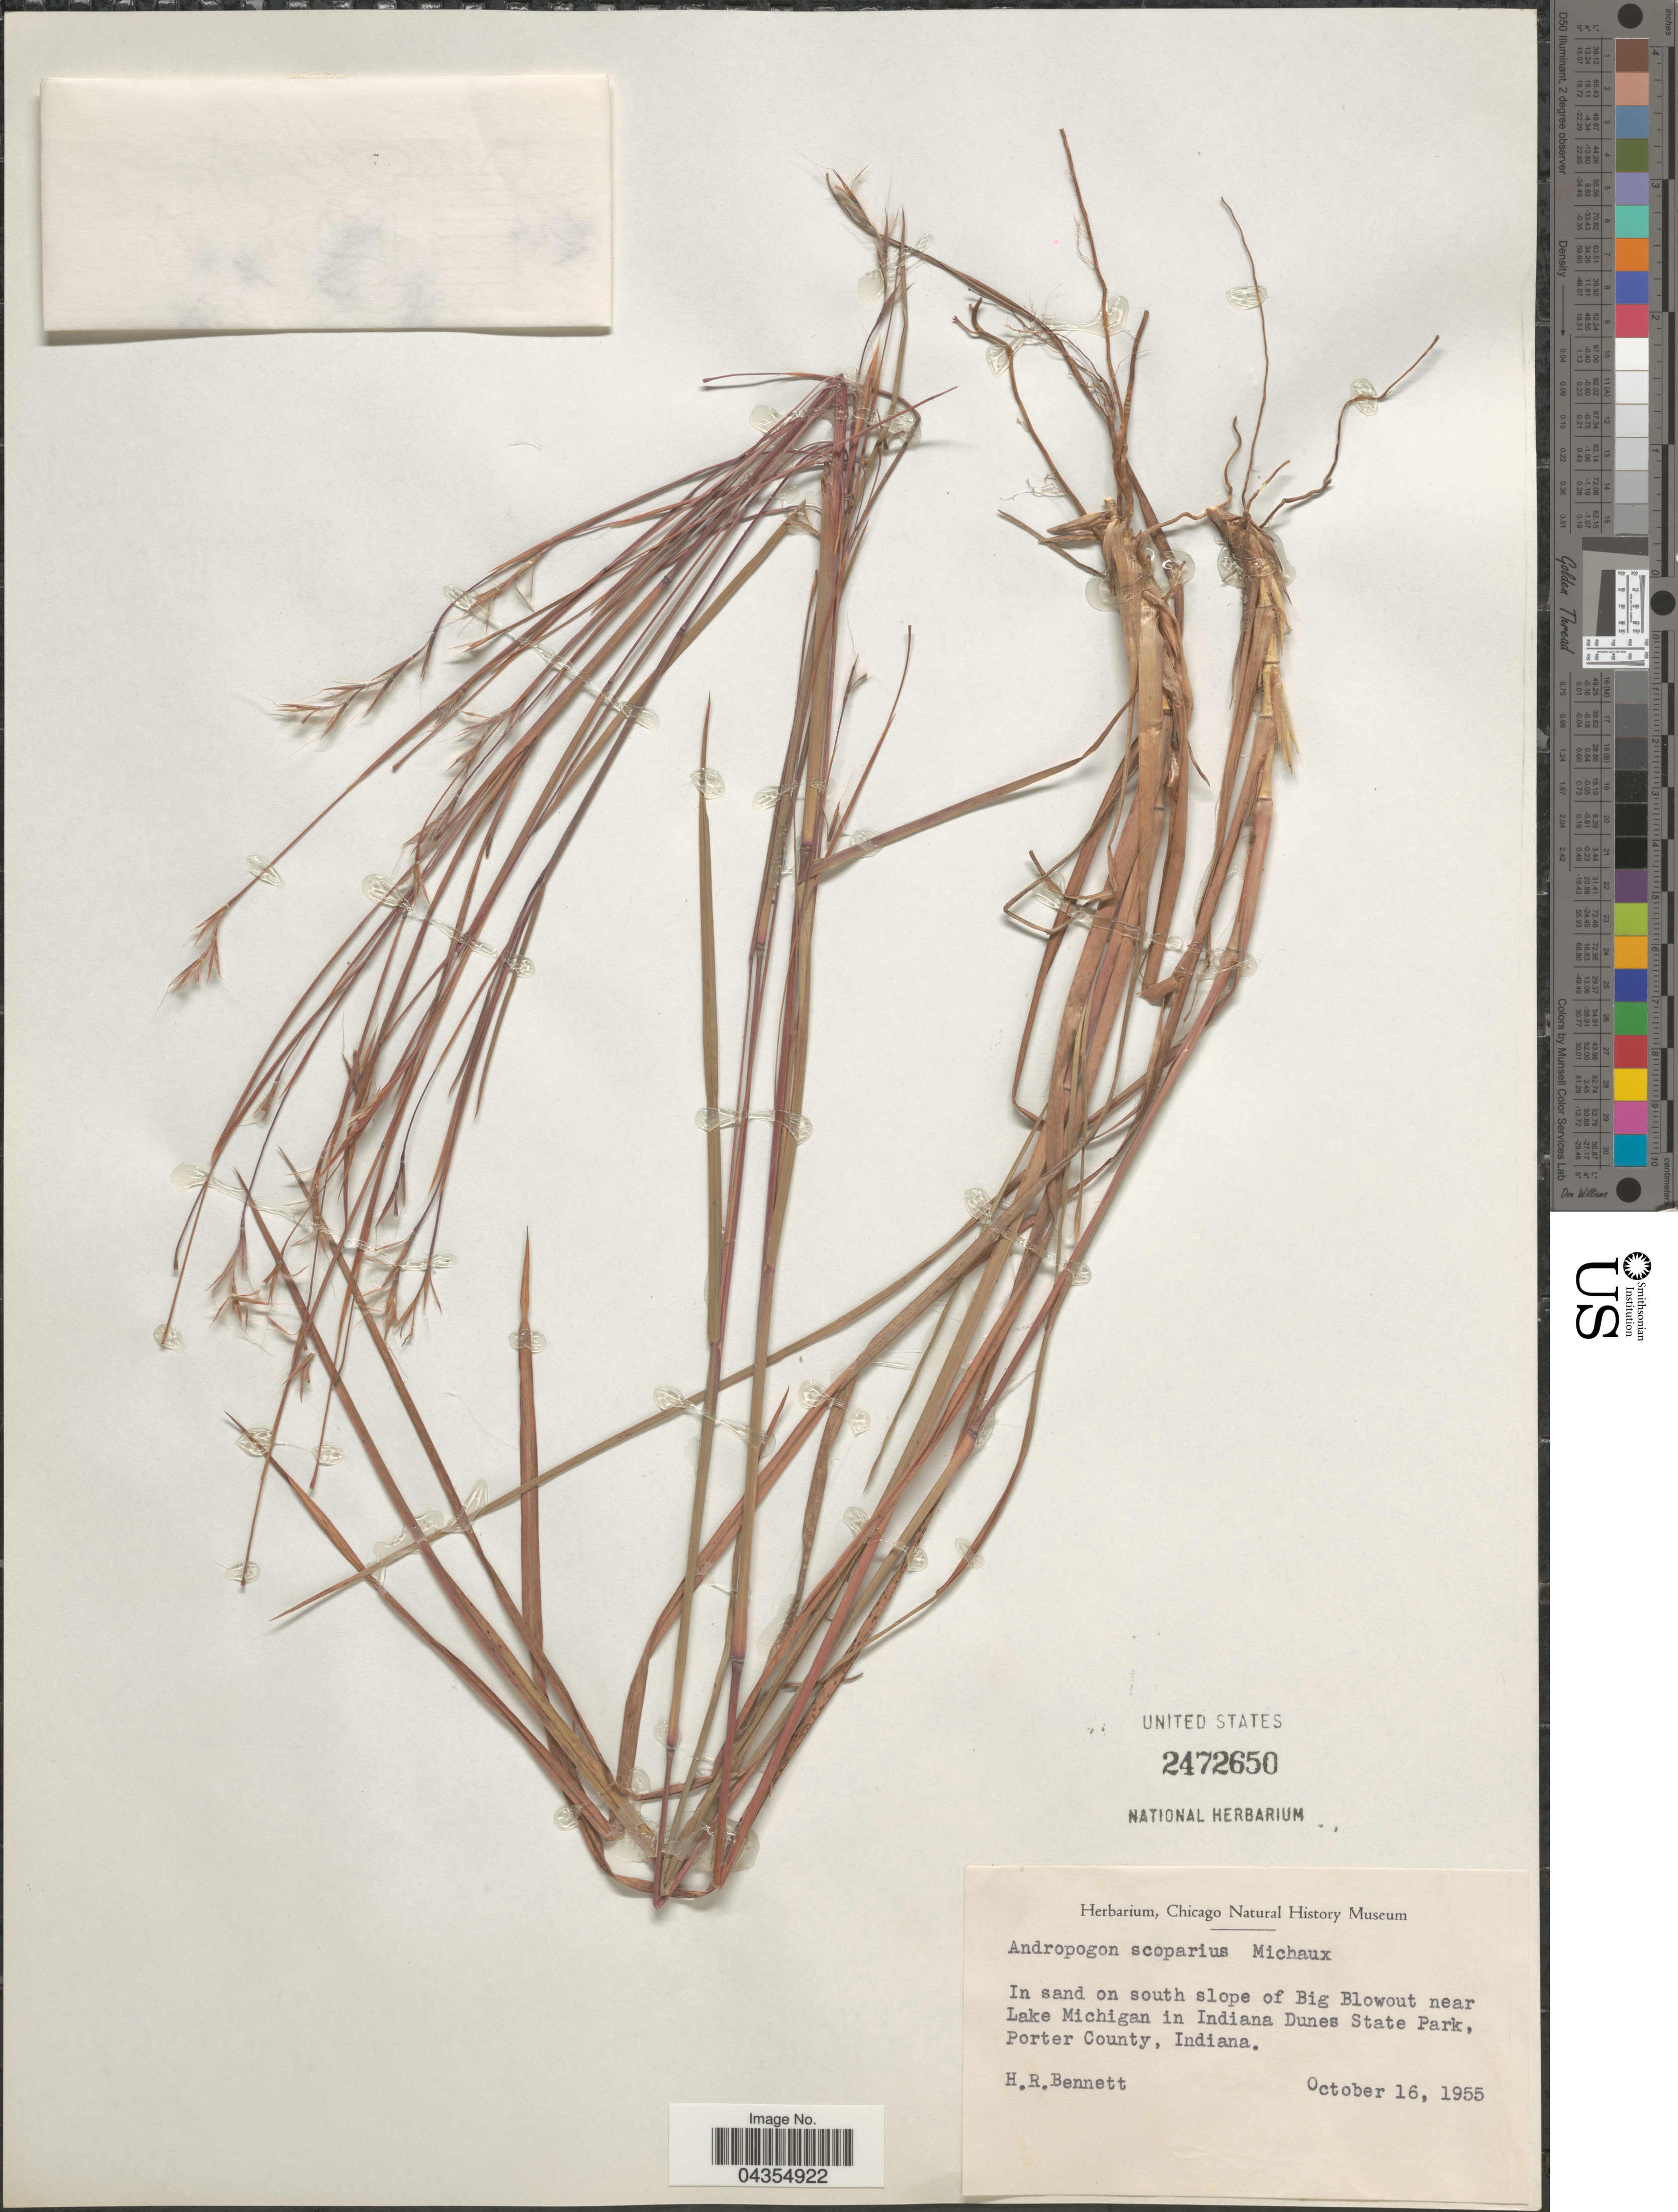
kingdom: Plantae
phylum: Tracheophyta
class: Liliopsida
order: Poales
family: Poaceae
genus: Schizachyrium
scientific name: Schizachyrium sanguineum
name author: (Retz.) Alston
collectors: H. R. Bennett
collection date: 1955-10-16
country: United States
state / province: Indiana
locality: On south slope of Big Blowout near Lake Michigan in Indiana Dunes State Park, Porter County.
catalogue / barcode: US 2472650